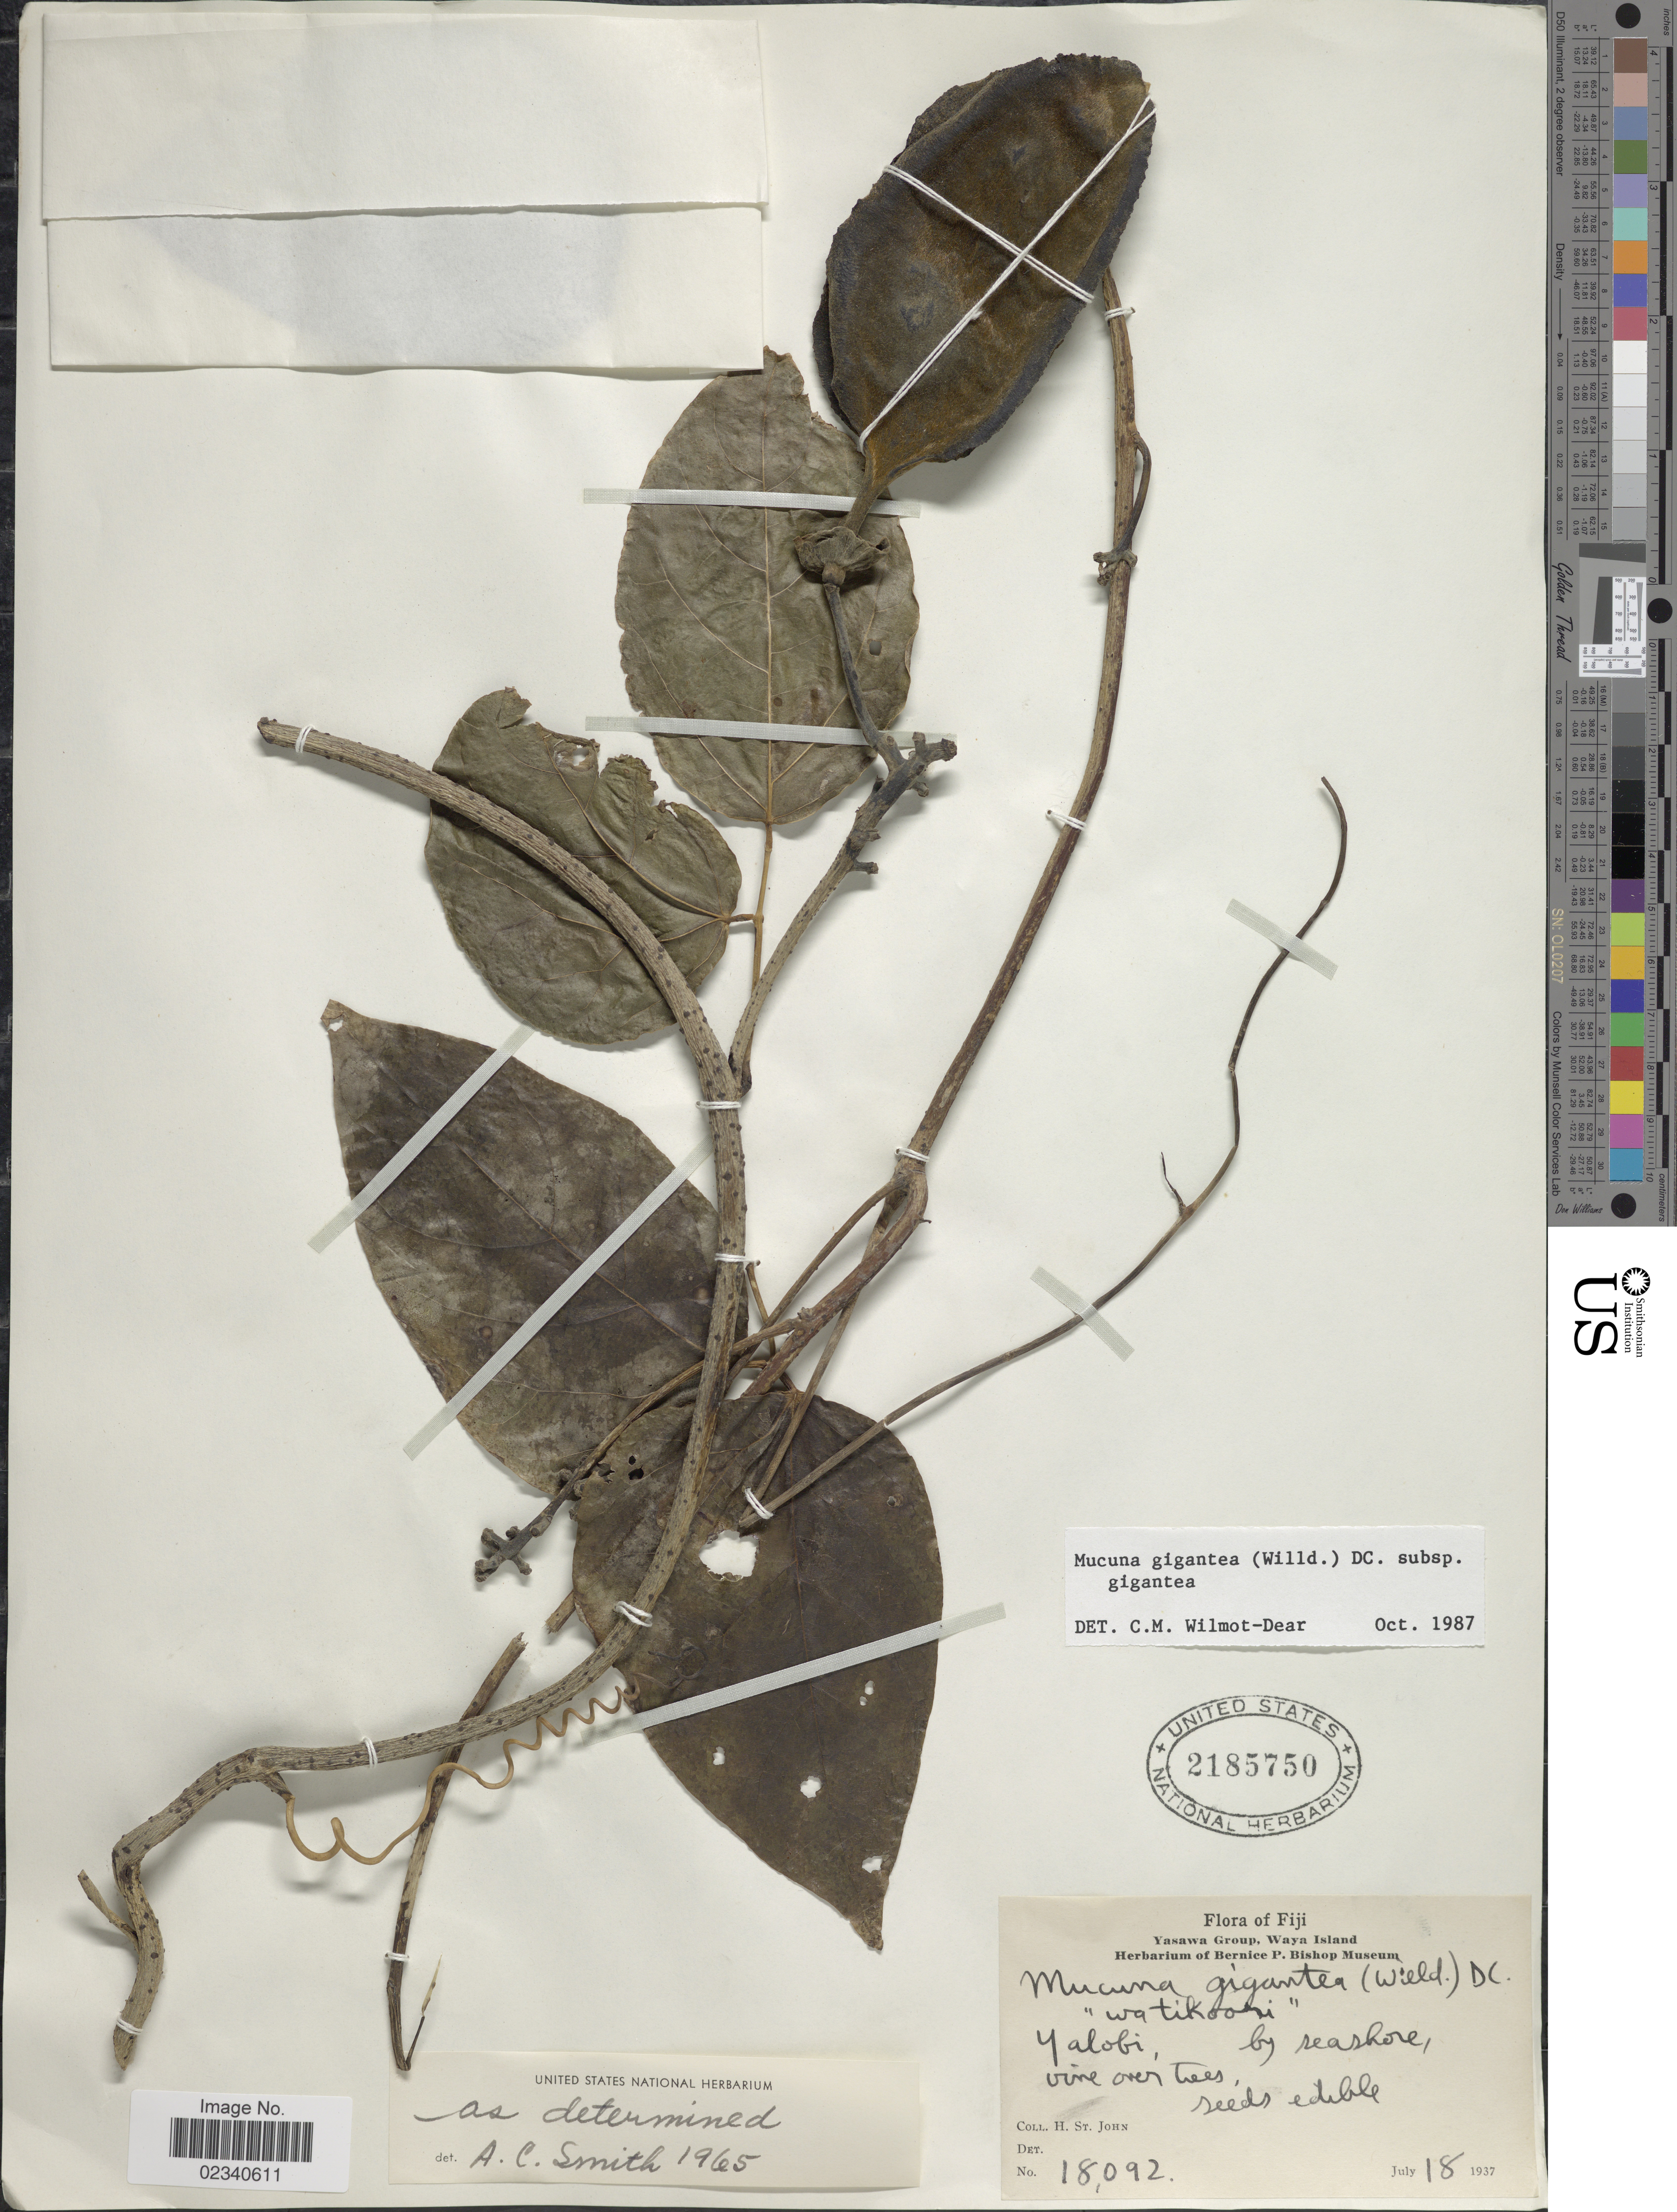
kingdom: Plantae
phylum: Tracheophyta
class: Magnoliopsida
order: Fabales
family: Fabaceae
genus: Mucuna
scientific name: Mucuna gigantea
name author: (Willd.) DC.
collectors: H. St. John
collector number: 18092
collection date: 1937-07-18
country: Fiji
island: Waya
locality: Yasawa Group, Waya Island. Yalobi, by seashore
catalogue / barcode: US 2185750